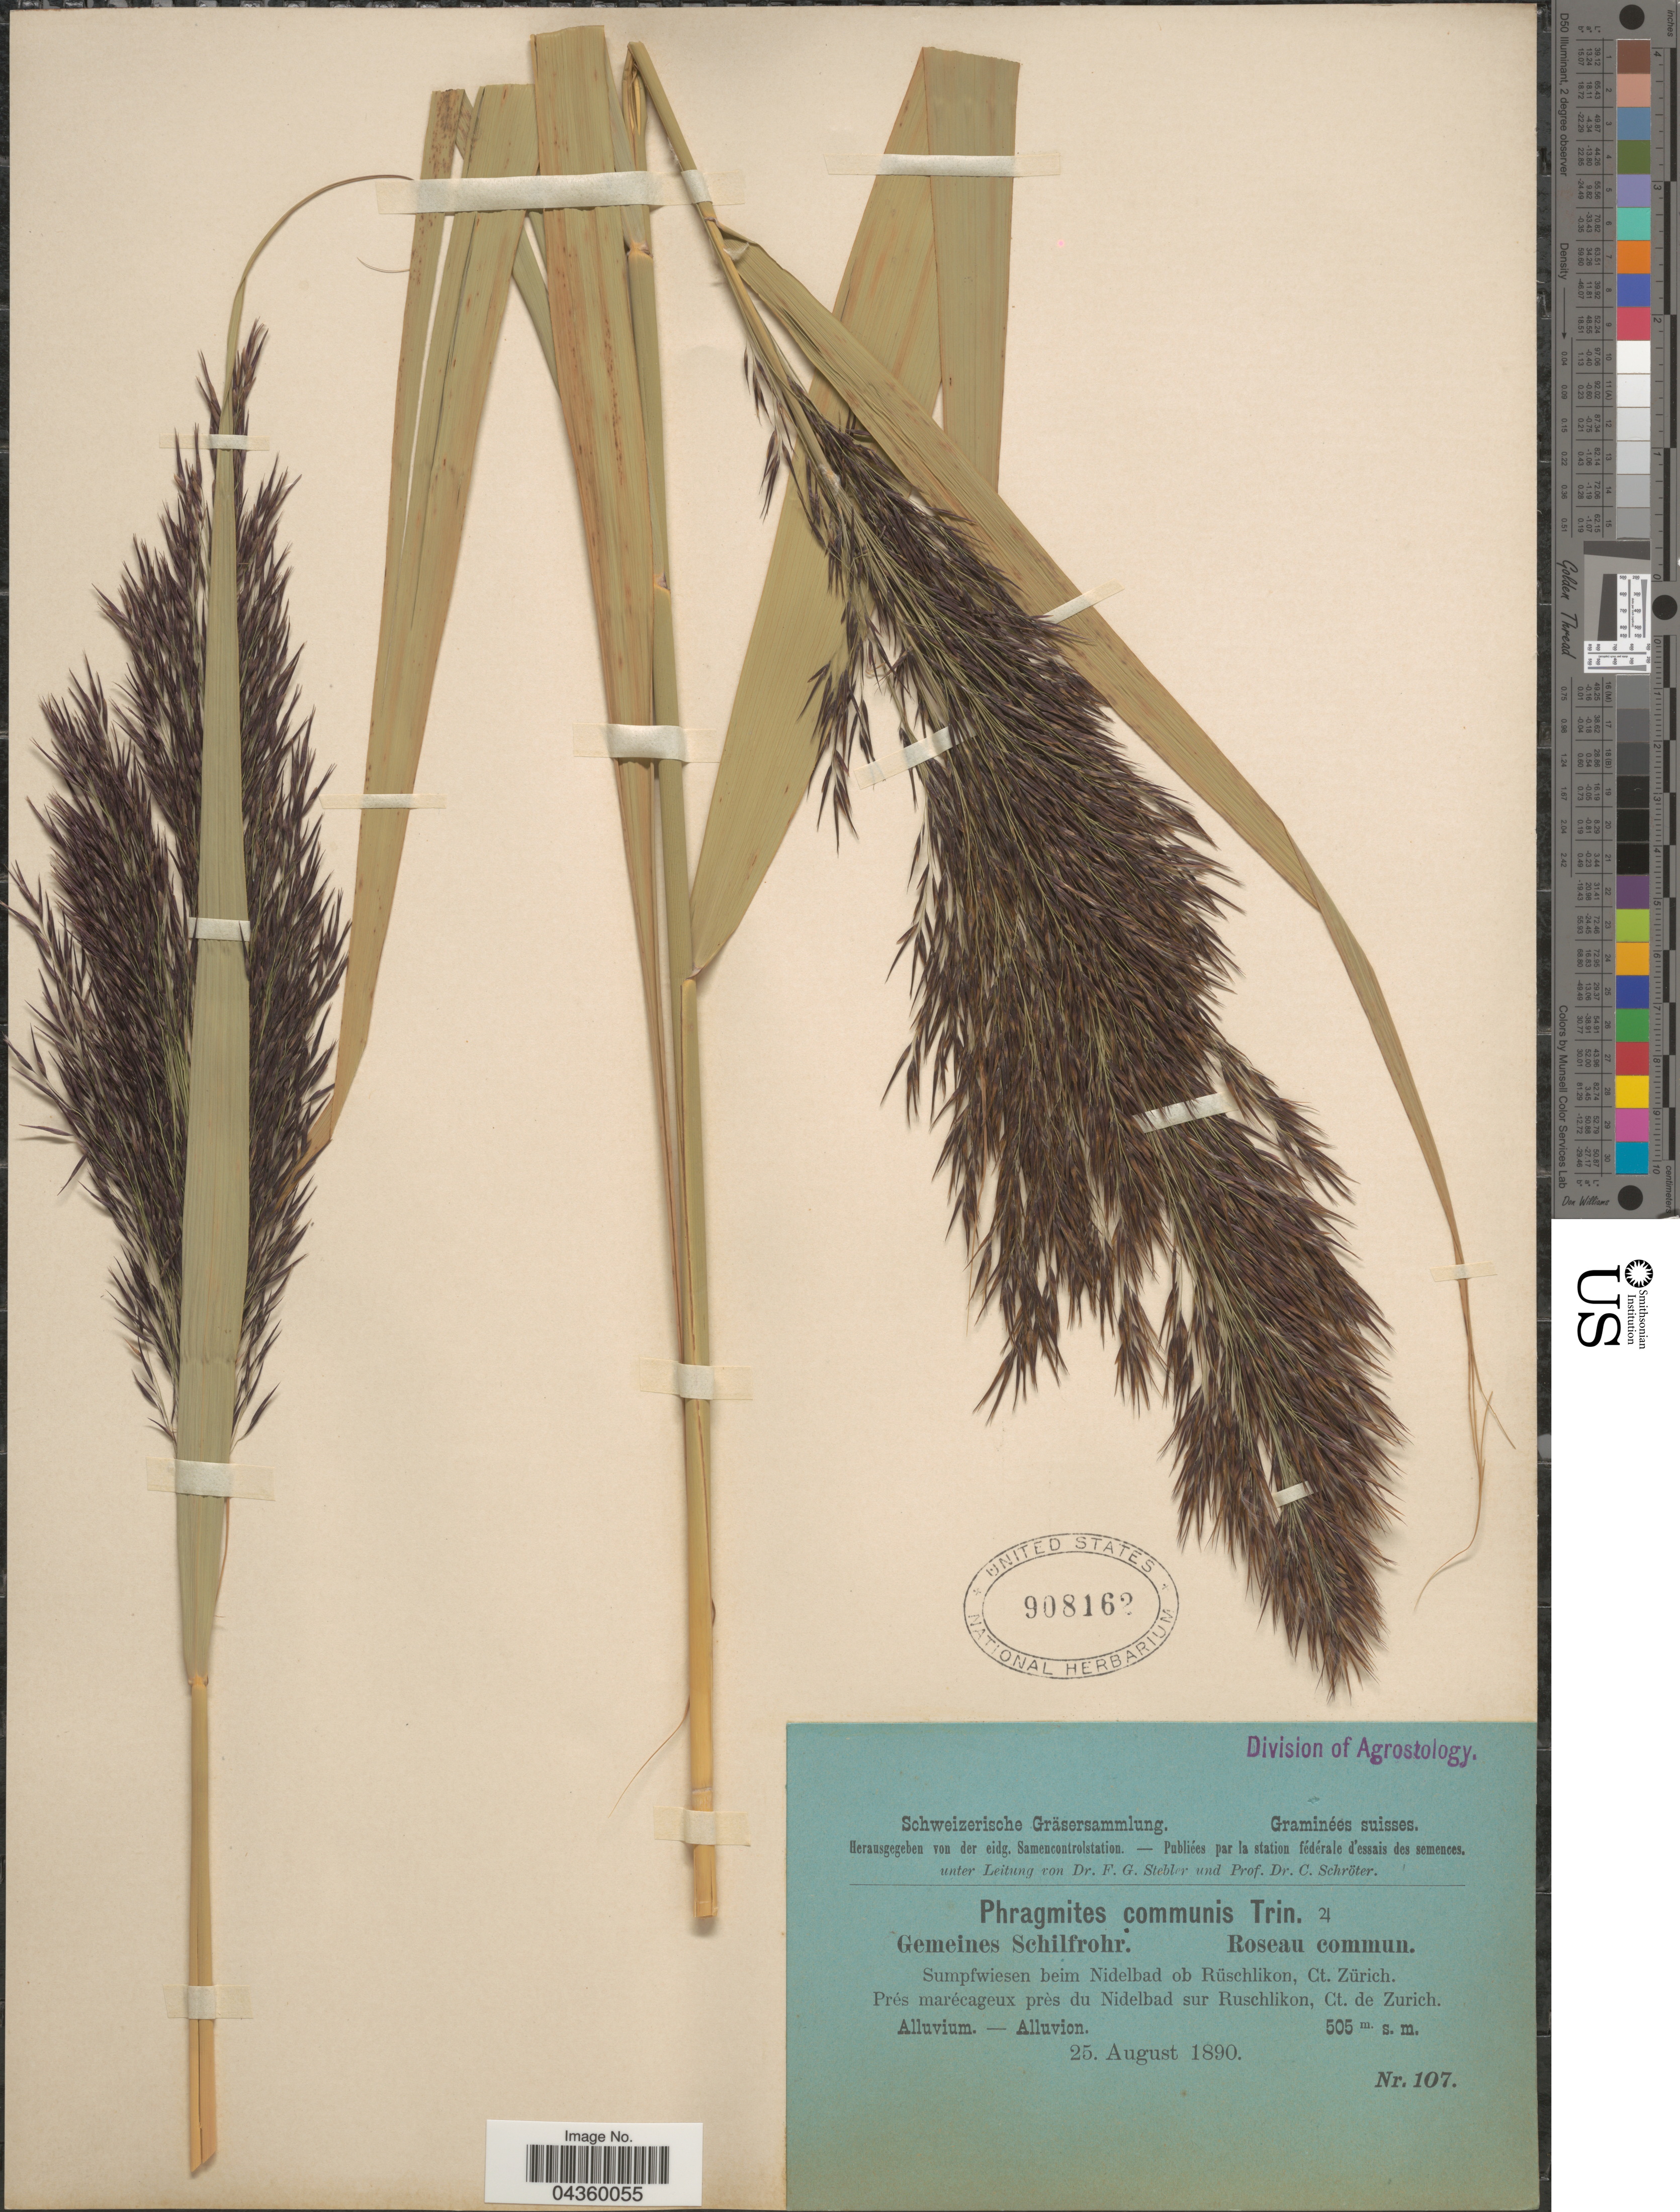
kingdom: Plantae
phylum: Tracheophyta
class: Liliopsida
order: Poales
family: Poaceae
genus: Phragmites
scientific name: Phragmites australis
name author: (Cav.) Trin. ex Steud.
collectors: Stebler, F.G. & Schröter, C.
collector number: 107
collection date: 1890-08-25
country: Switzerland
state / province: Zurich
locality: Sumpfwiesen beim Nidelbad ob Rüschlikon, Ct. Zürich.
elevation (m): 505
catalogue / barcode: US 908162